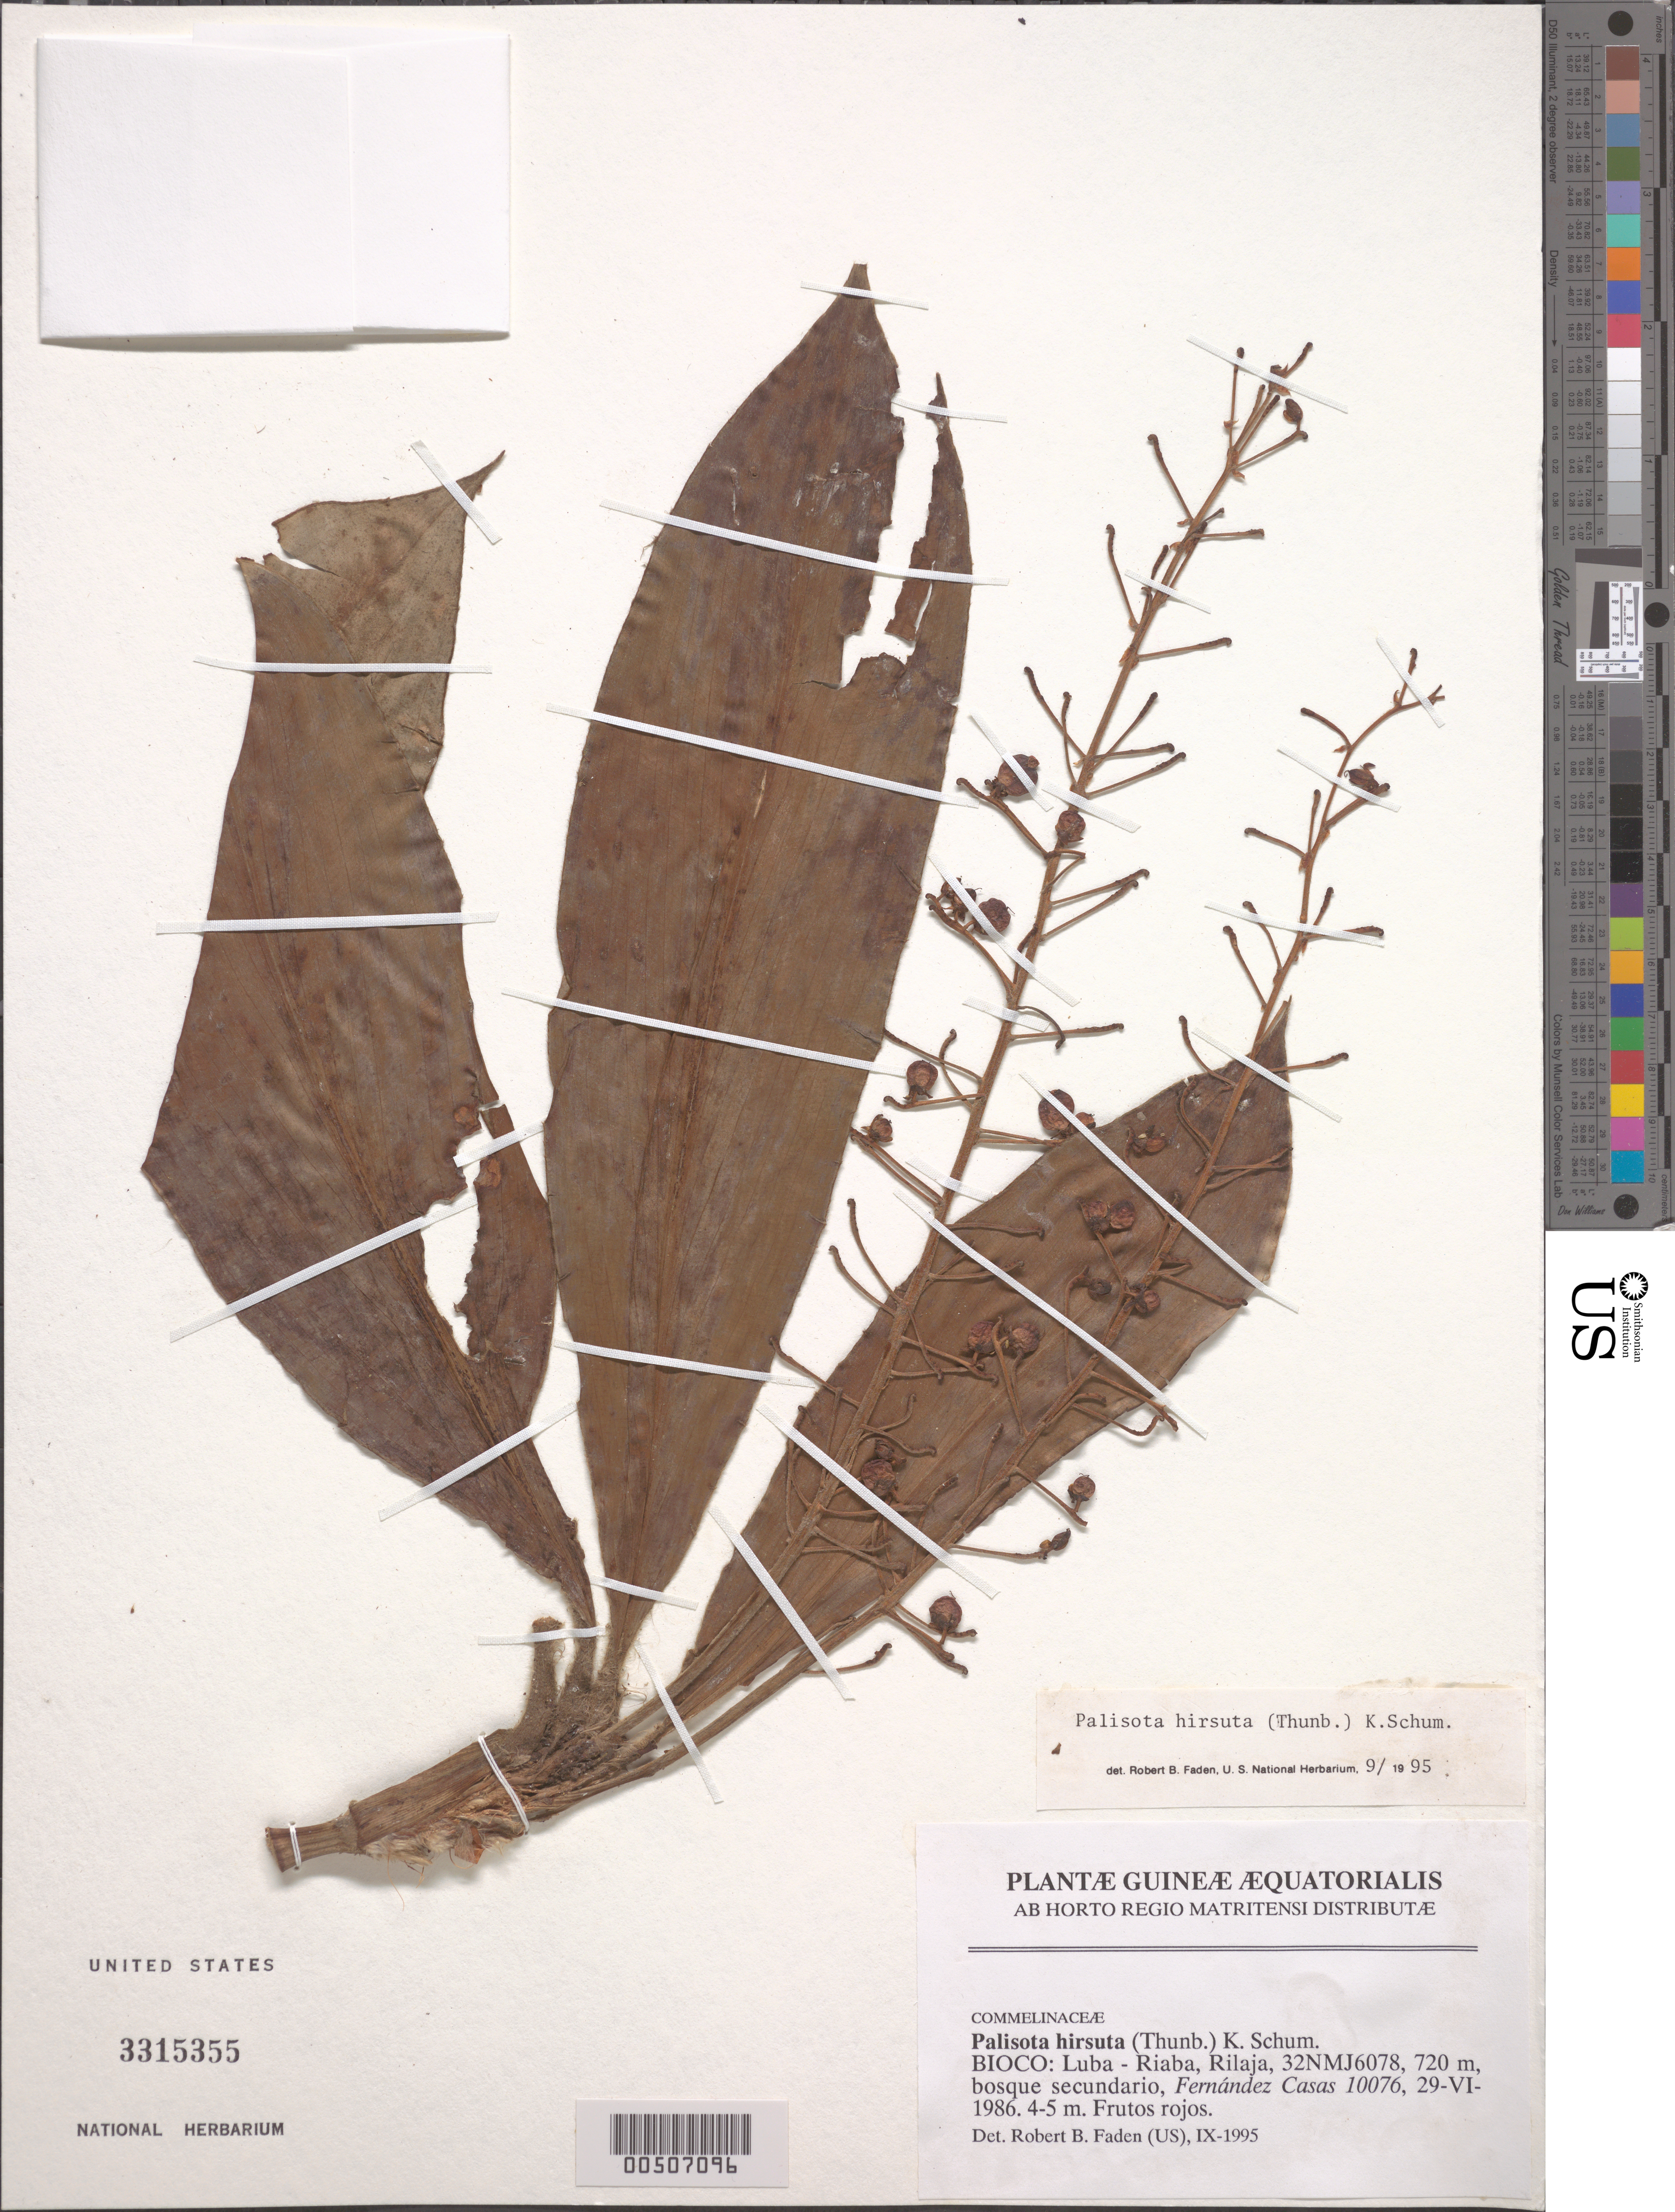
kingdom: Plantae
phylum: Tracheophyta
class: Liliopsida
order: Commelinales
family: Commelinaceae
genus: Palisota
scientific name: Palisota hirsuta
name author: (Thunb.) K. Schum.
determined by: Faden, Robert B., (US), Smithsonian Institution - National Museum of Natural History (UNITED STATES)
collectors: F. Casas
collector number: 10076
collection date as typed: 29 Jun 1986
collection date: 1986-06-29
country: Equatorial Guinea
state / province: Bioko Sur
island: Bioko Island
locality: Luba - Riaba, Rilaja. [former Province of Fernando Pó (Bioko).]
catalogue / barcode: US 3315355